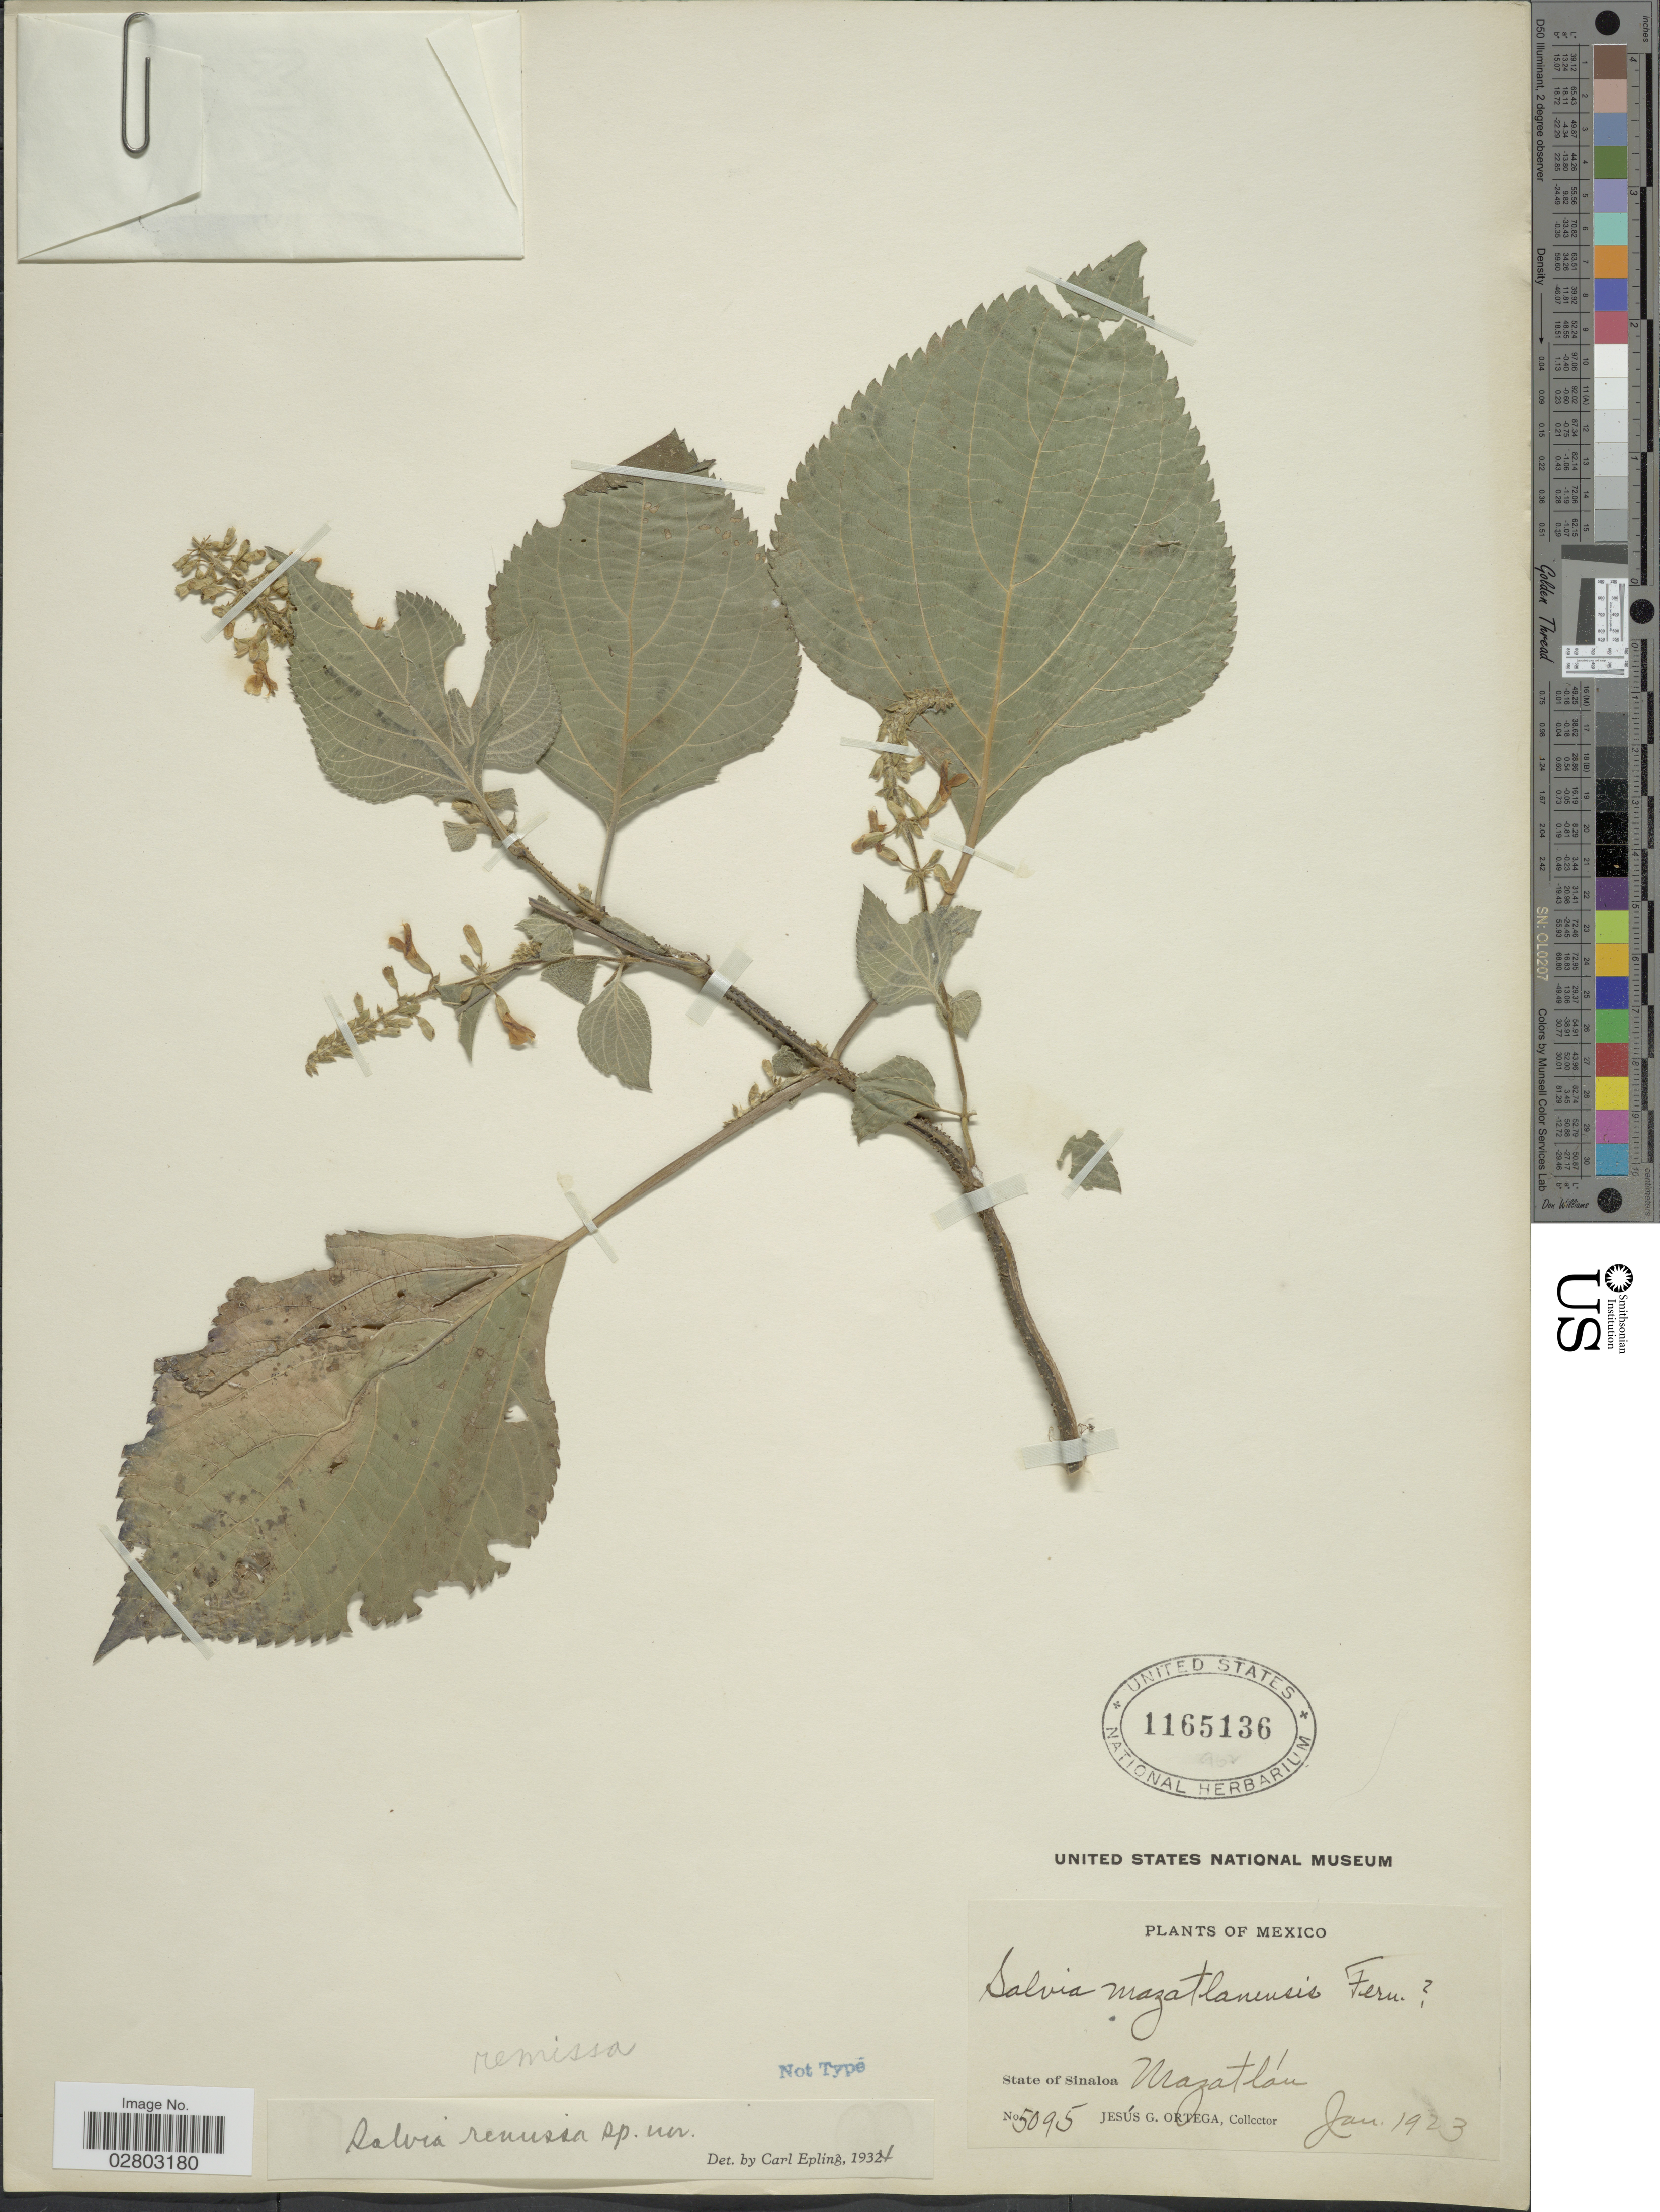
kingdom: Plantae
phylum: Tracheophyta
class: Magnoliopsida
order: Lamiales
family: Lamiaceae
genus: Salvia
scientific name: Salvia remissa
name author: Epling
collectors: J. Ortega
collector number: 5095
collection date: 1923-01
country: Mexico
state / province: Sinaloa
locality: Mazatlán.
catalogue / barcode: US 1165136